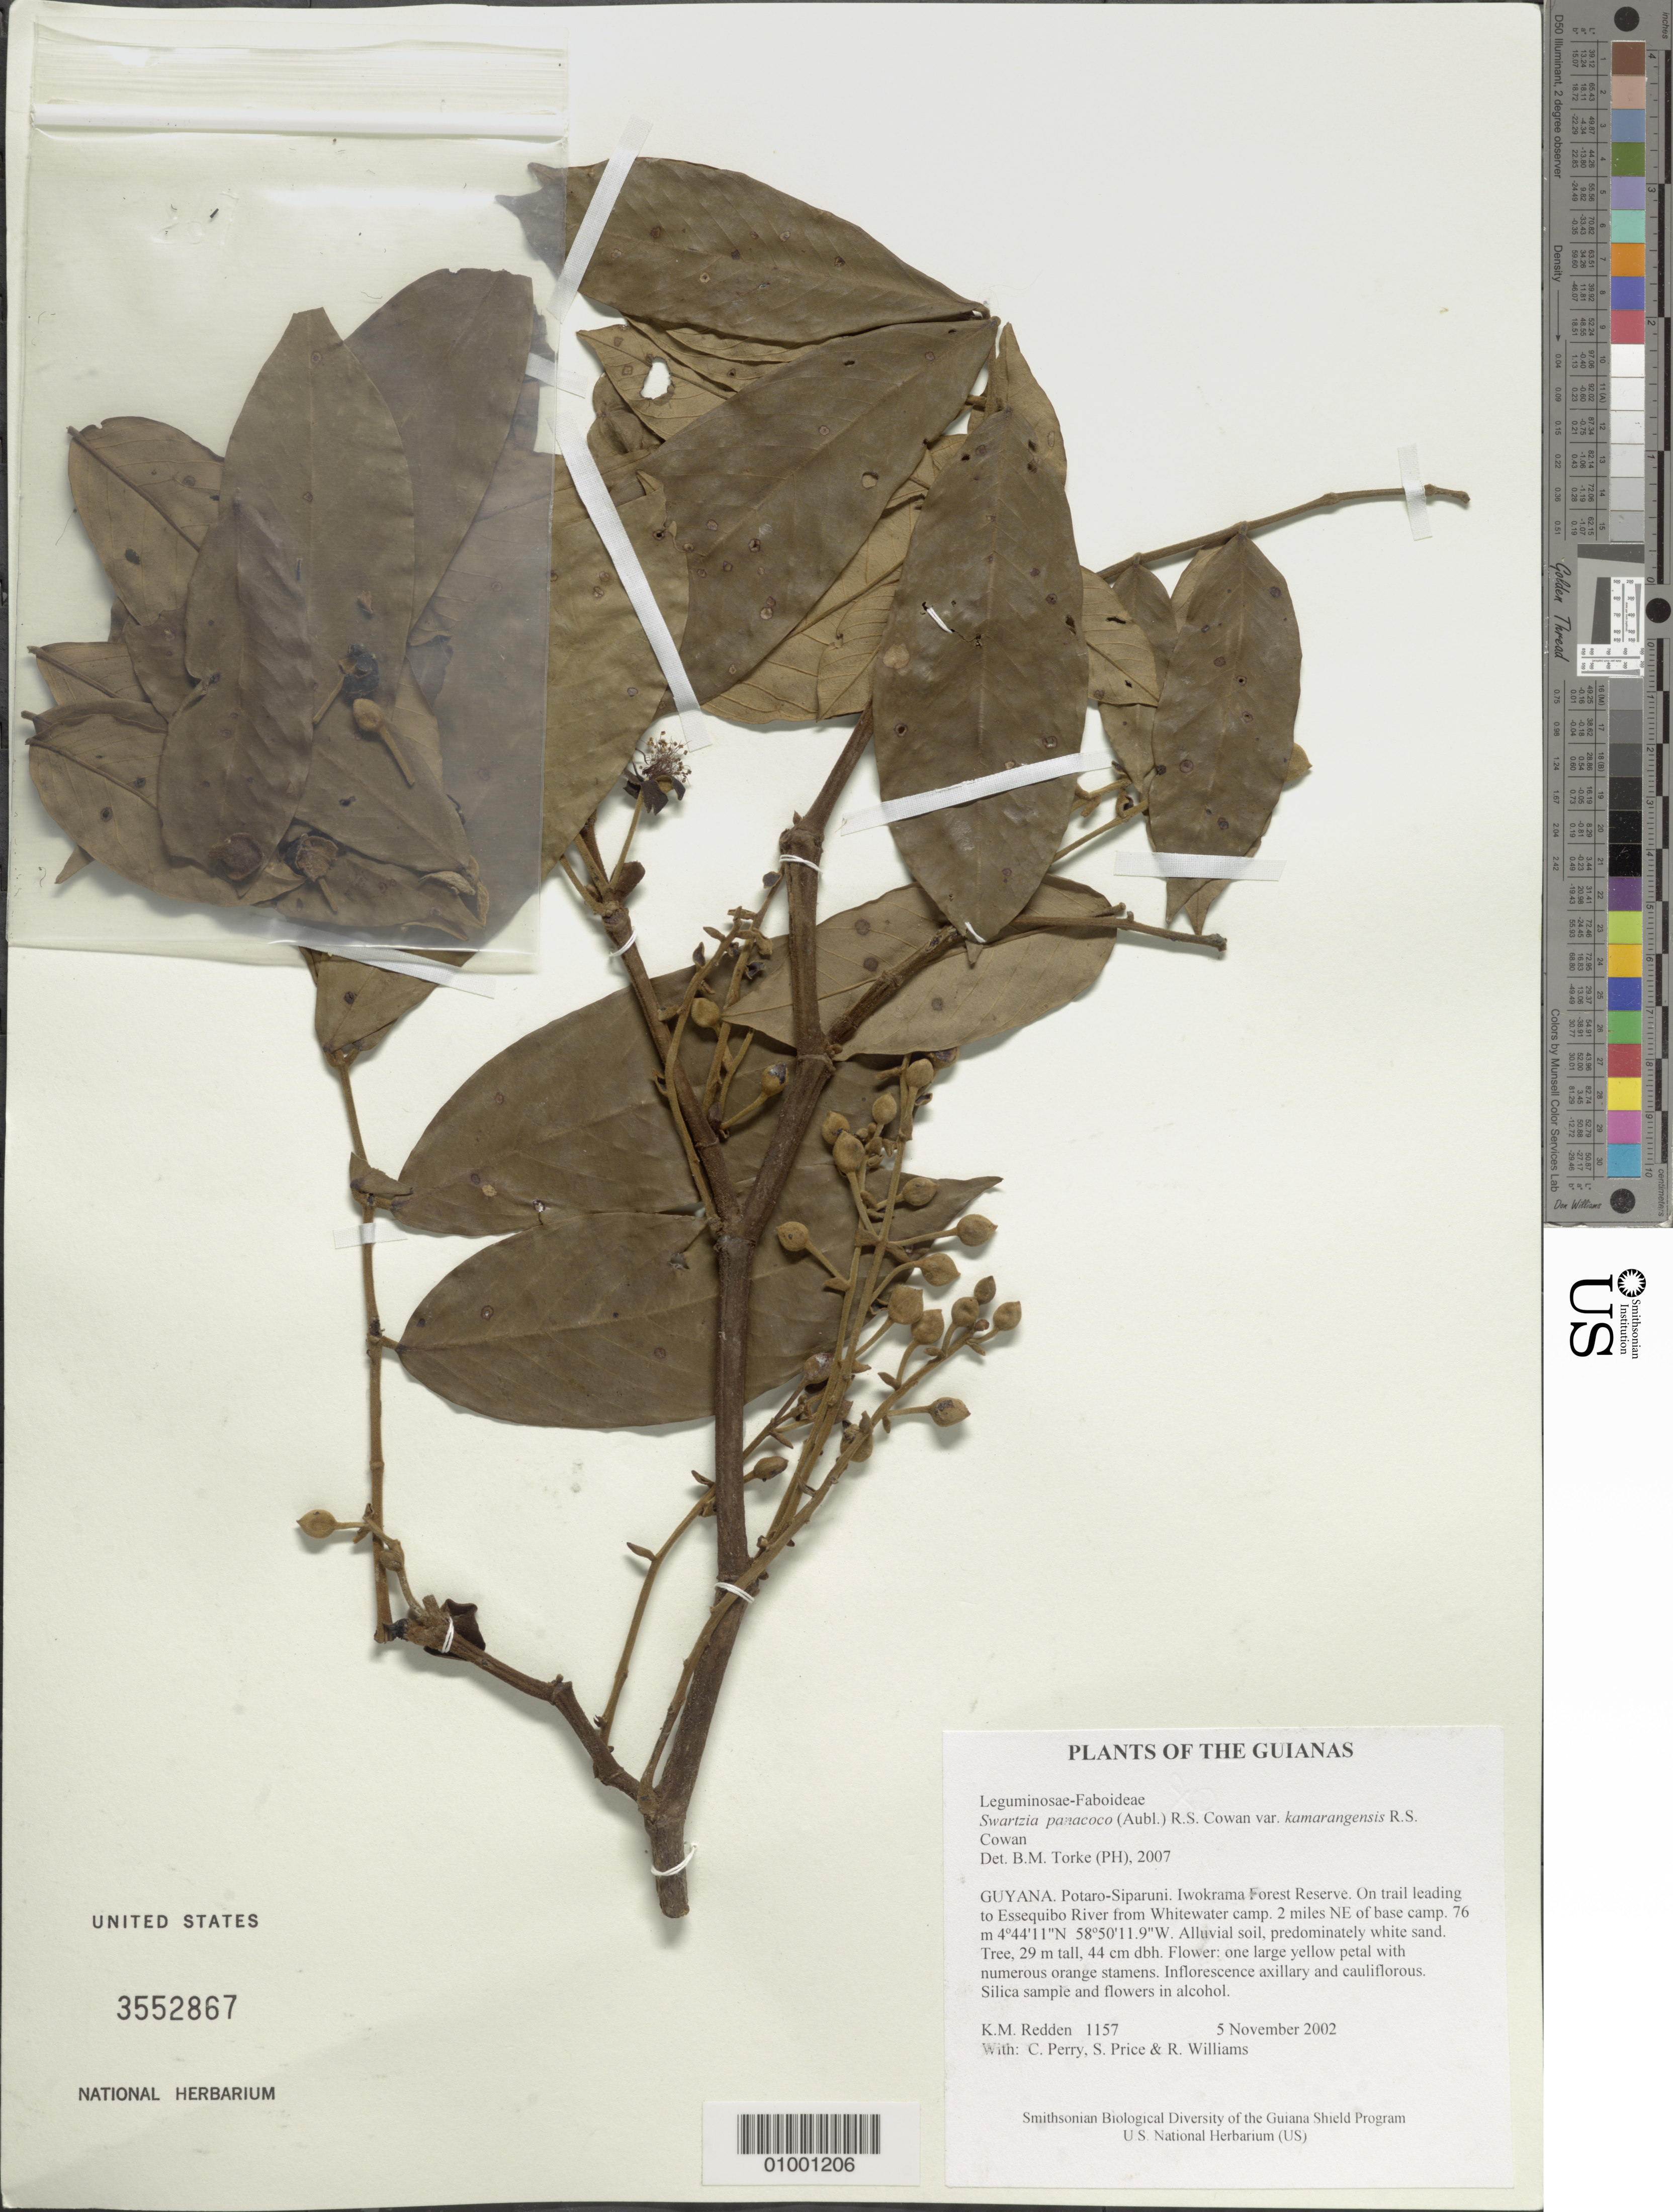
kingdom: Plantae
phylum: Tracheophyta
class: Magnoliopsida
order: Fabales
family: Fabaceae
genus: Swartzia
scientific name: Swartzia panacoco var. kamarangensis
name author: R.S. Cowan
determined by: Torke, B. M., (MO)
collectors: K. M. Redden, C. Perry, S. Price & R. Williams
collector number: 1157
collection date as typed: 5 November 2002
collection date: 2002-11-05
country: Guyana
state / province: Potaro-Siparuni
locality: Iwokrama Forest Reserve. On trail leading to Essequibo River from Whitewater camp. 2 miles NE of base camp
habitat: Alluvial soil, predominately white sand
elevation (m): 76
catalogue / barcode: US 3552867